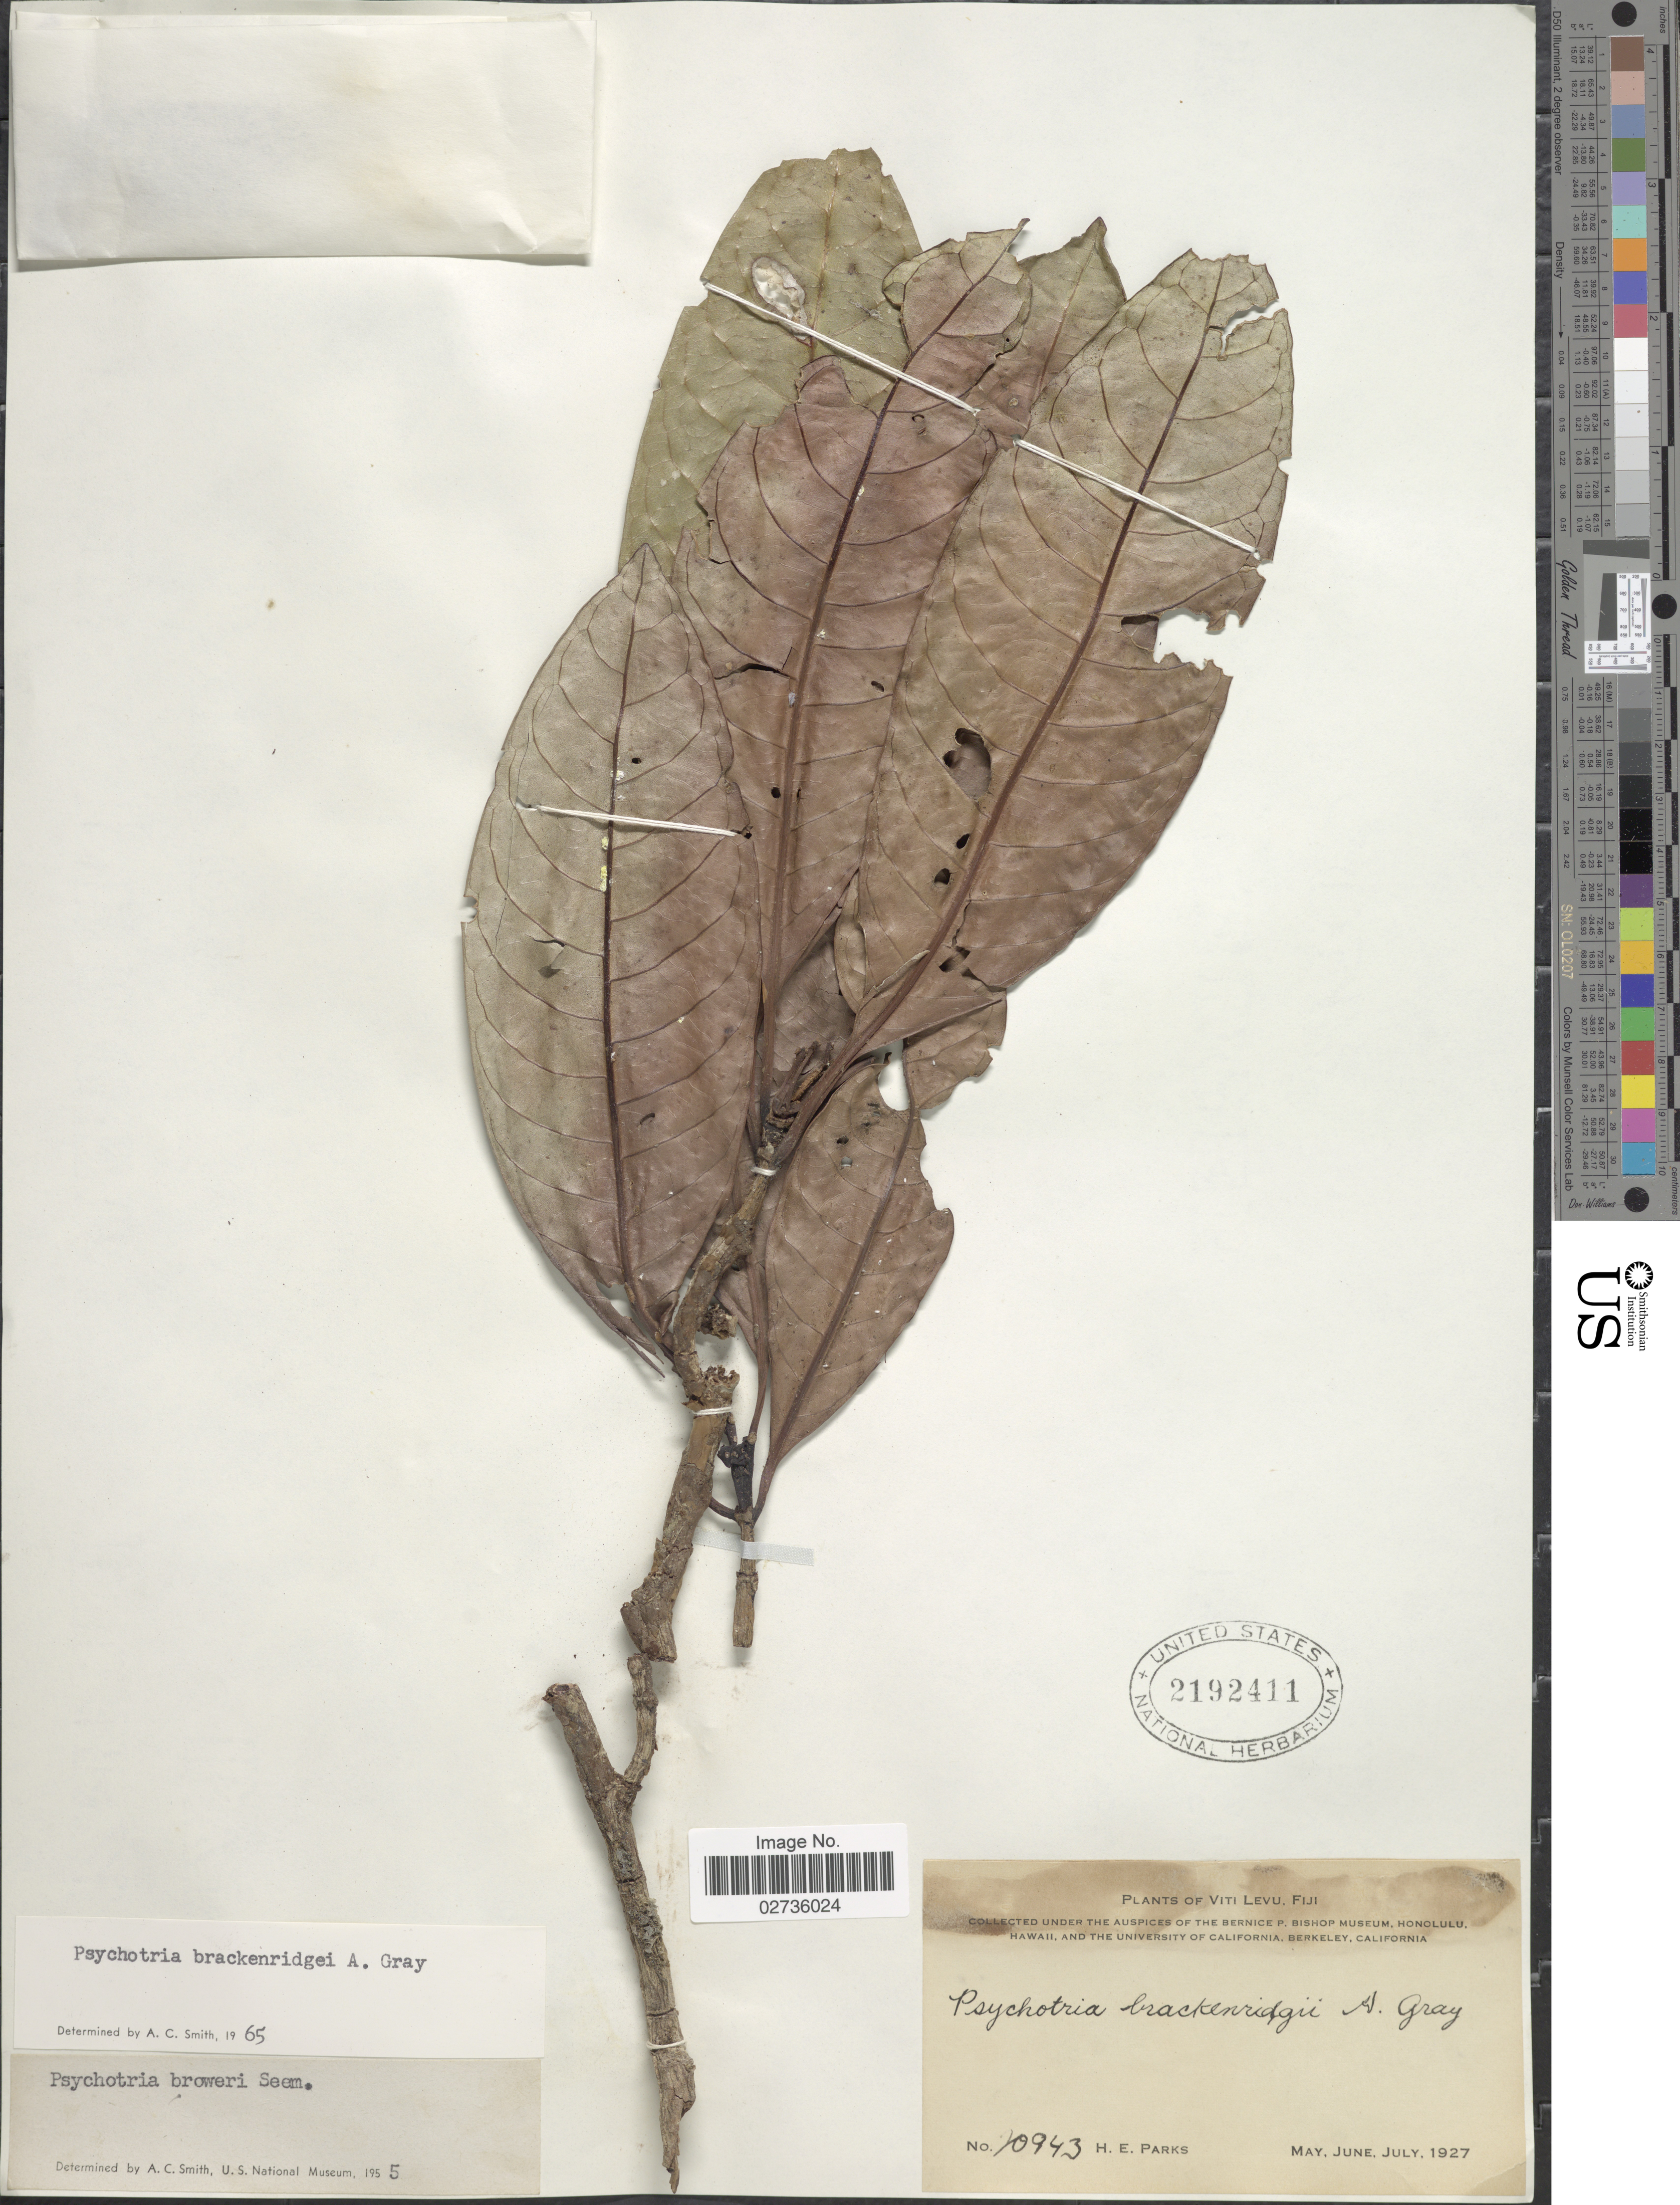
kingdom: Plantae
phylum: Tracheophyta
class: Magnoliopsida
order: Gentianales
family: Rubiaceae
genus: Psychotria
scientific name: Psychotria brackenridgei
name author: A. Gray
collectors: H. E. Parks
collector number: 20943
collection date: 1927-05/1927-07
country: Fiji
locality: Viti Levu.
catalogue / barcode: US 2192411